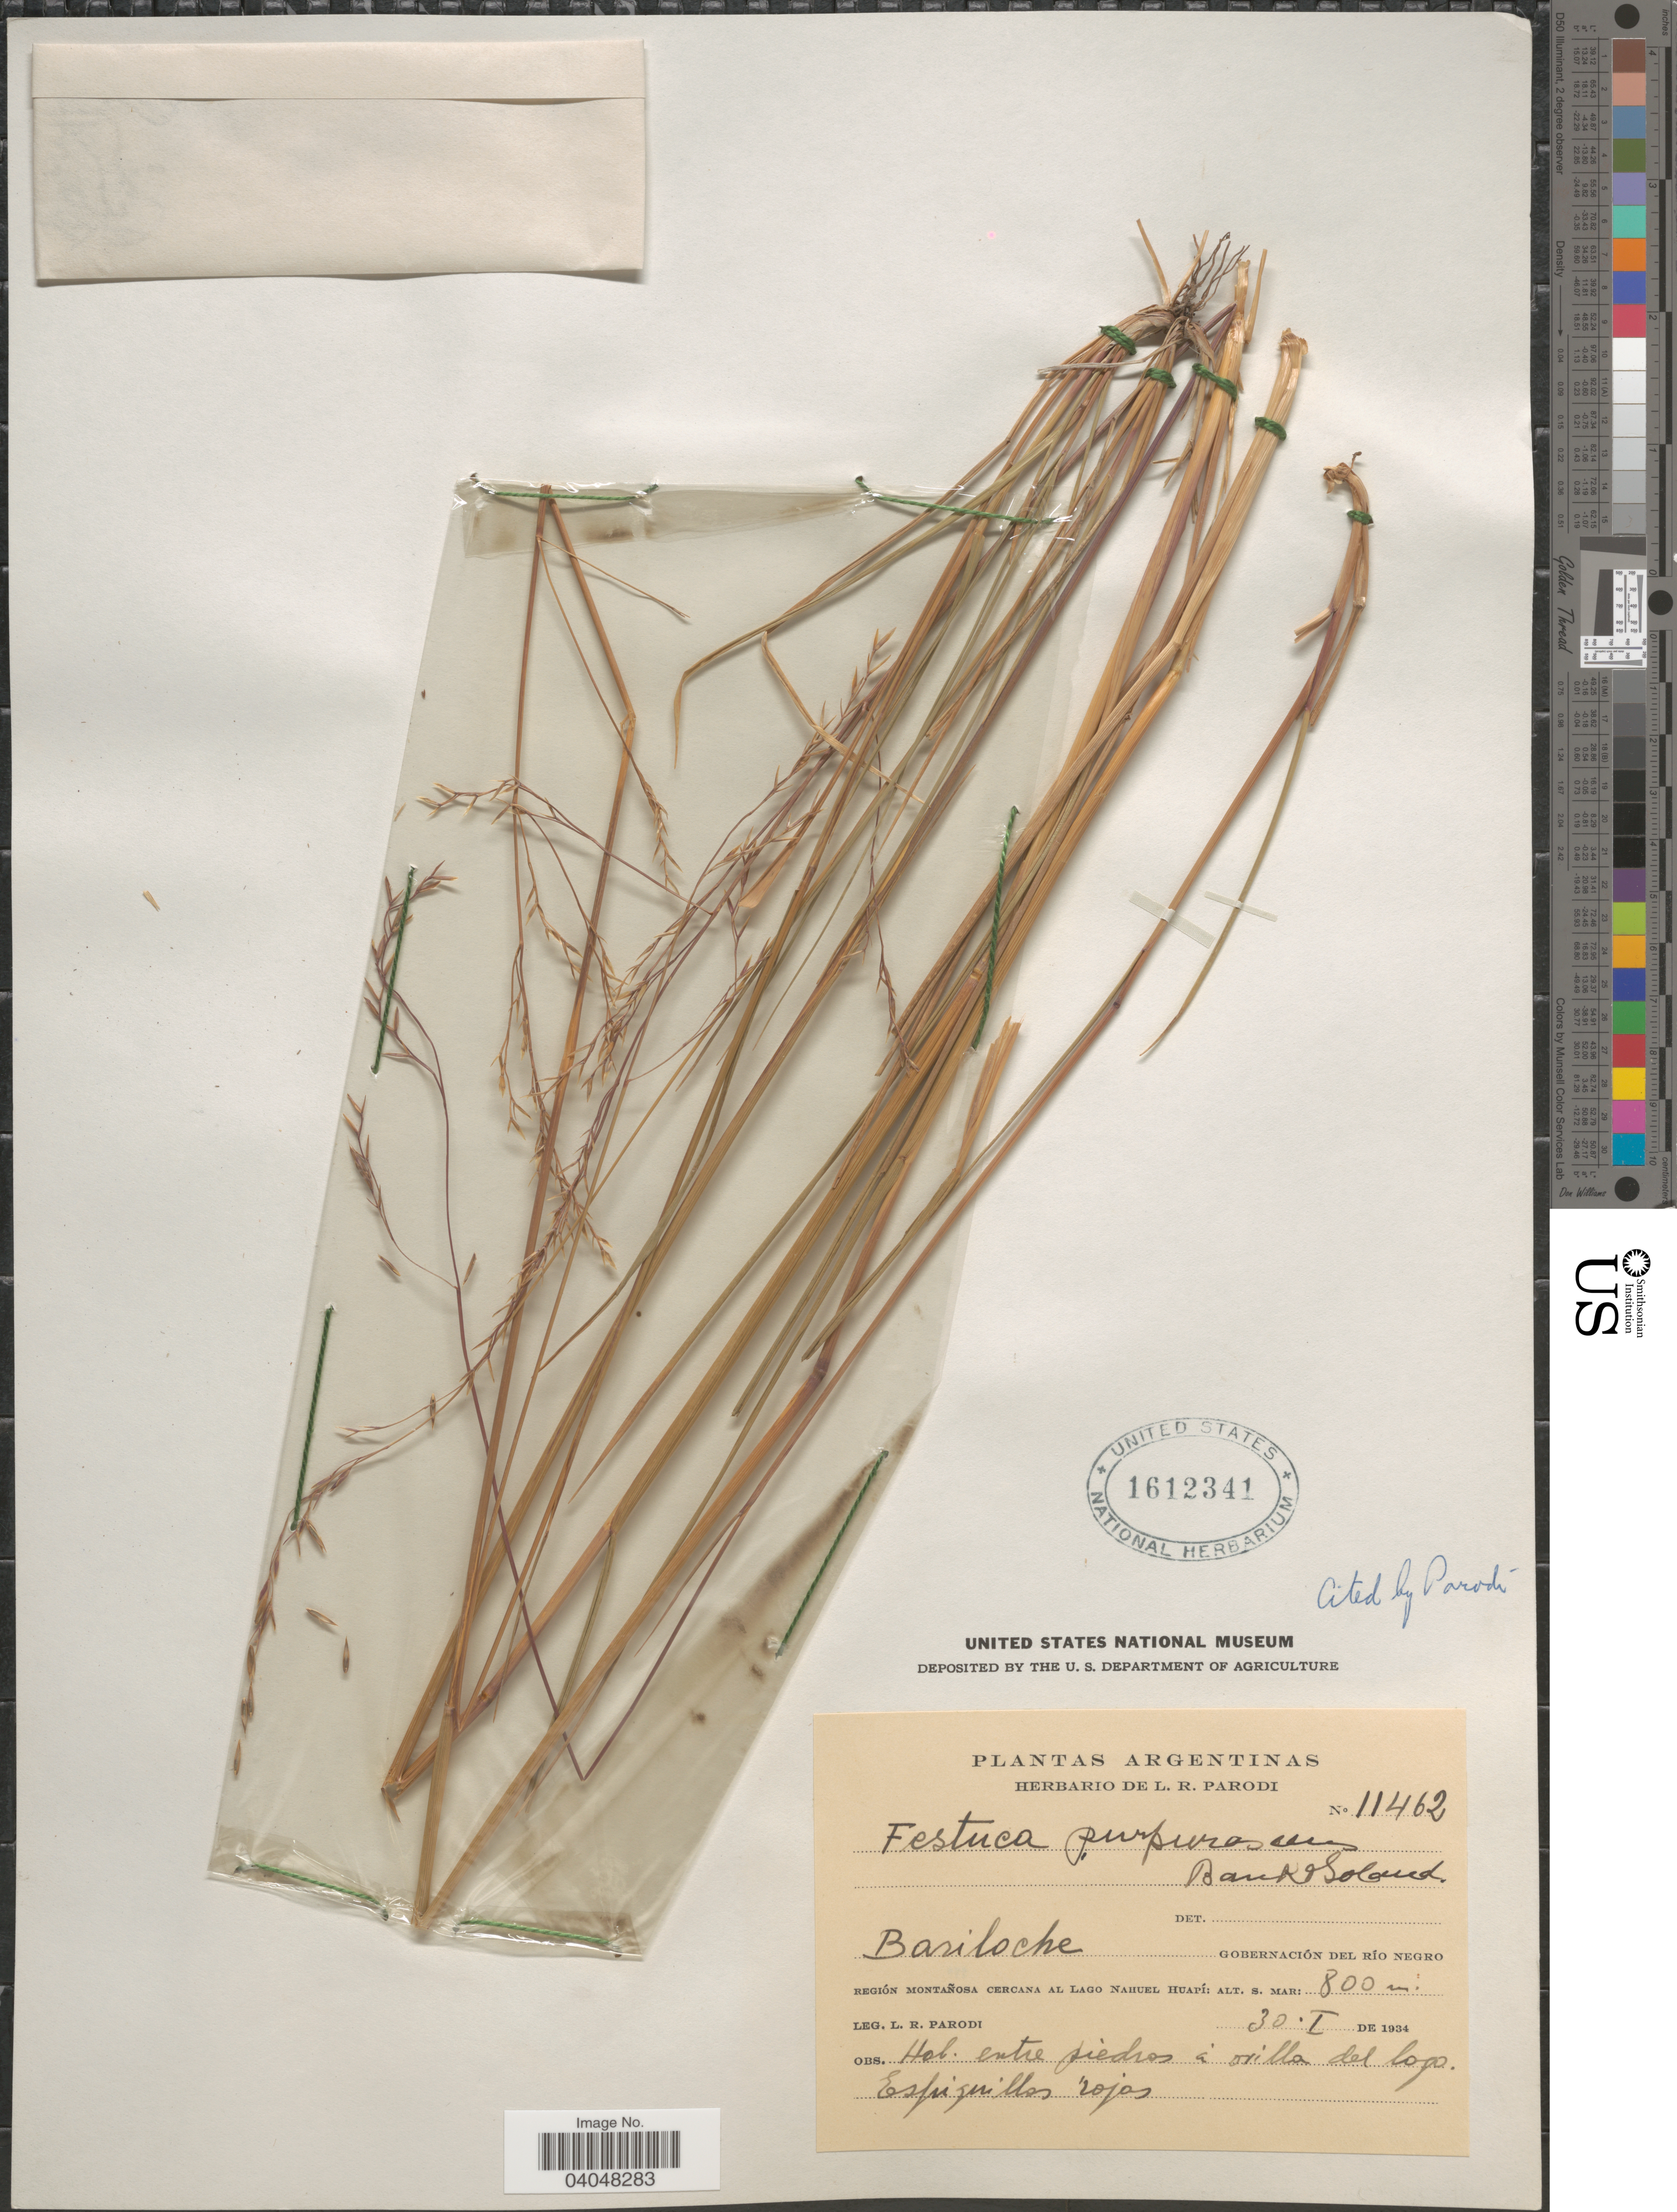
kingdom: Plantae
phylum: Tracheophyta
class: Liliopsida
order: Poales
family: Poaceae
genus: Festuca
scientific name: Festuca purpurascens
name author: Banks & Sol. ex Hook. f.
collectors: L. R. Parodi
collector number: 11462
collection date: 1934-01-30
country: Argentina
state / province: Rio Negro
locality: Bariloche. Gobernación del Río Negro. Región Montañosa cercana al Lago Nahuel Huapí.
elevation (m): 800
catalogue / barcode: US 1612341